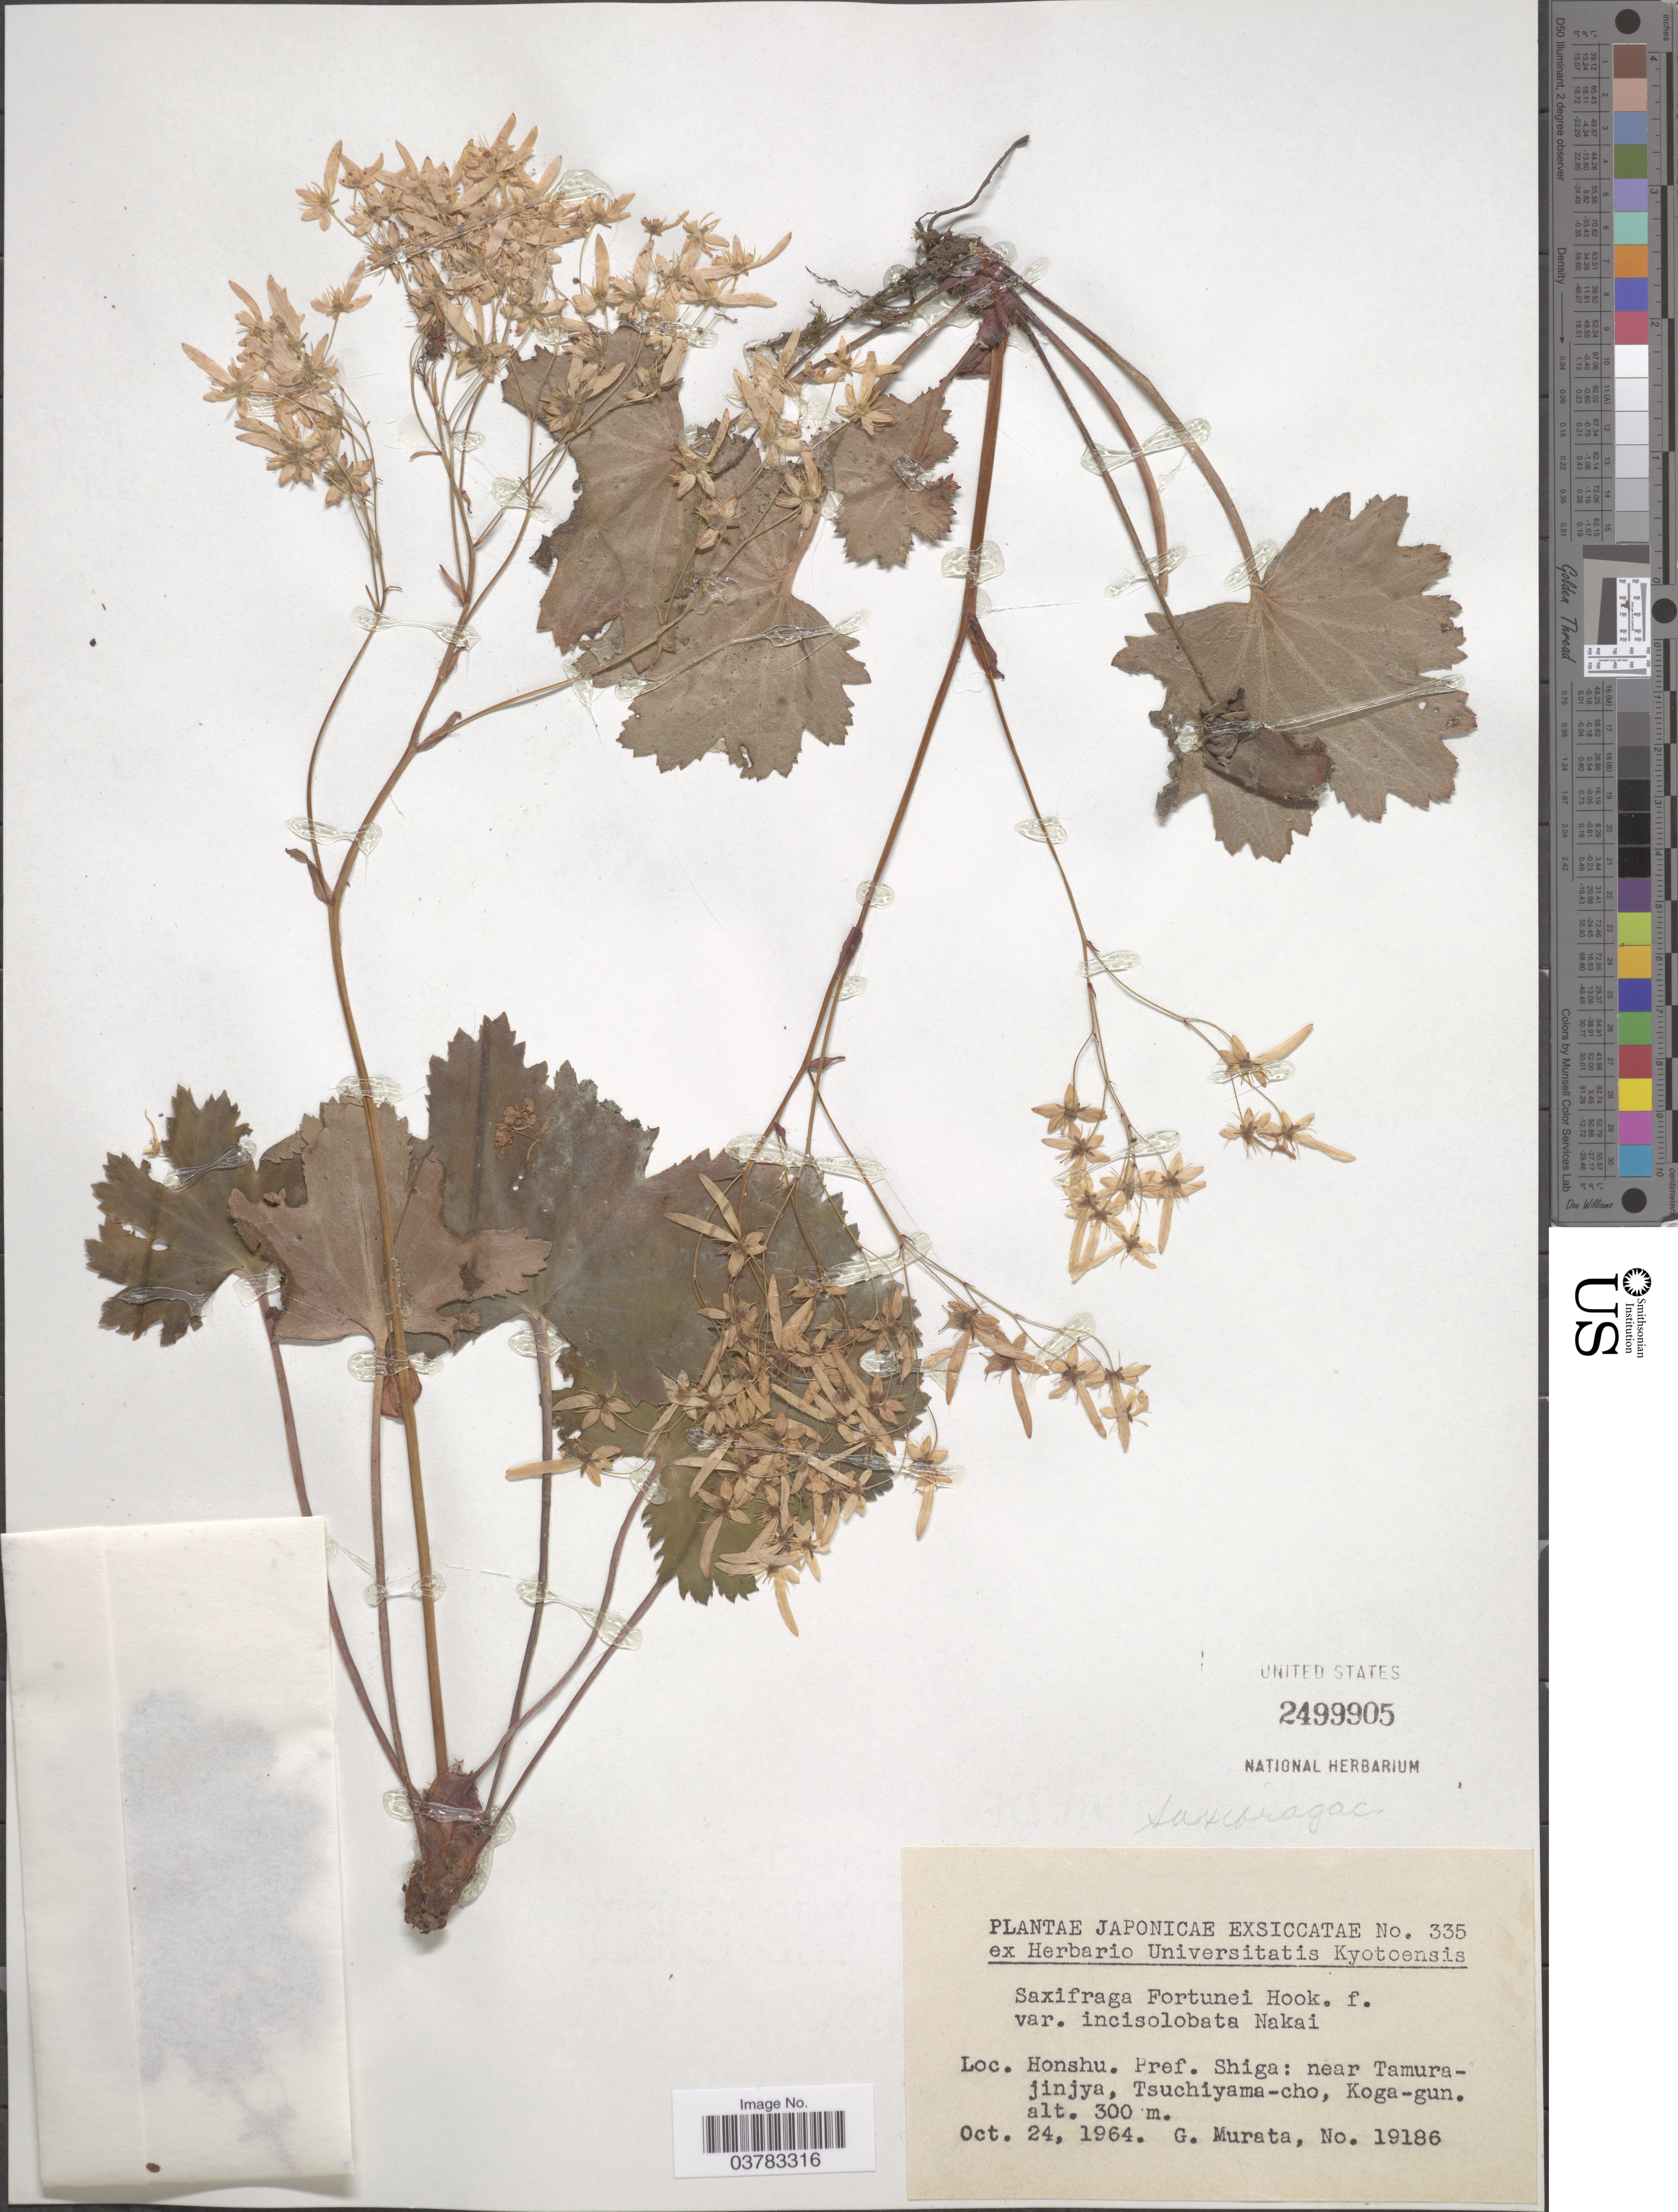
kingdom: Plantae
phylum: Tracheophyta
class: Magnoliopsida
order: Saxifragales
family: Saxifragaceae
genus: Saxifraga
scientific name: Saxifraga fortunei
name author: Hook.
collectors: G. Murata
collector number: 19186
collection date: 1964-10-24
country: Japan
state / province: Siga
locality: Honshu. Pref. Shiga: near Tamurajinjya, Tsuchiyama-cho, Koga-gun.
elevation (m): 300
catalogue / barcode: US 2499905